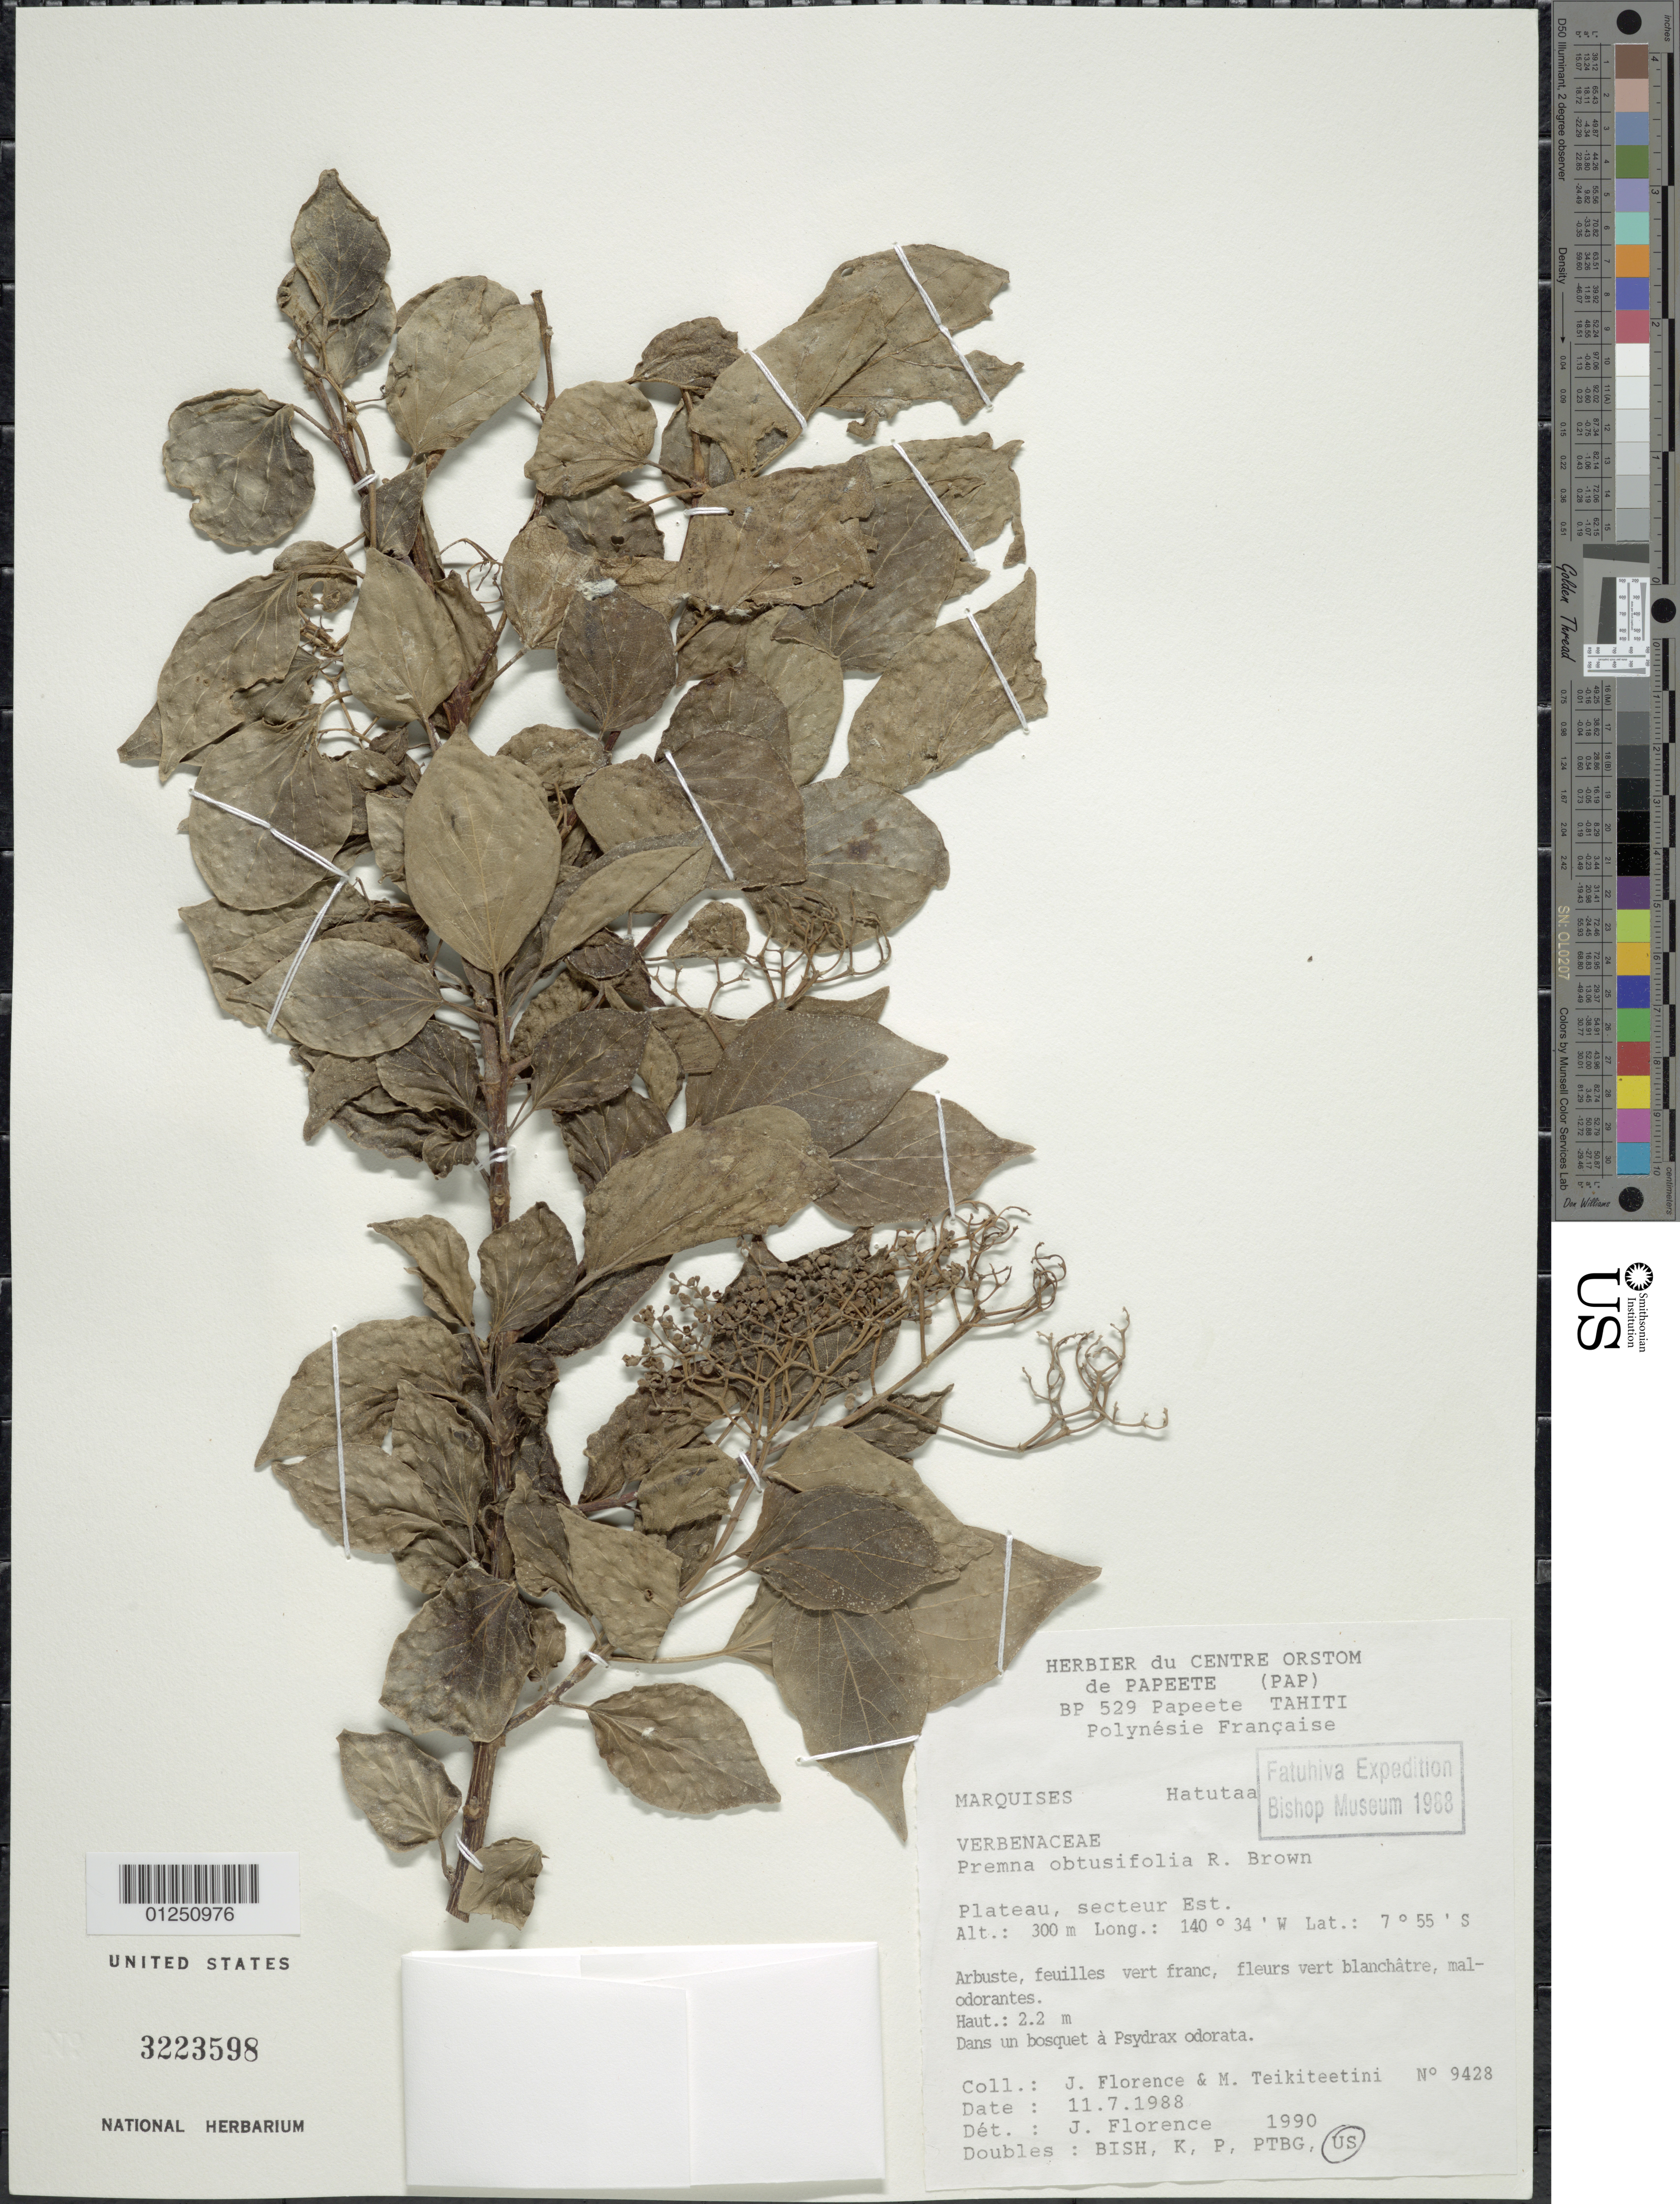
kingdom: Plantae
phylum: Tracheophyta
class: Magnoliopsida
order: Lamiales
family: Lamiaceae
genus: Premna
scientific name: Premna serratifolia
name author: L.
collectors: J. Florence & M. Teikiteetini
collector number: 9428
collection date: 1988-07-11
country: French Polynesia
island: Hatutaa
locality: Plateau, secteur E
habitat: Dans un bosquet à Psydrax odorata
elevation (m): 300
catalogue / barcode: US 3223598